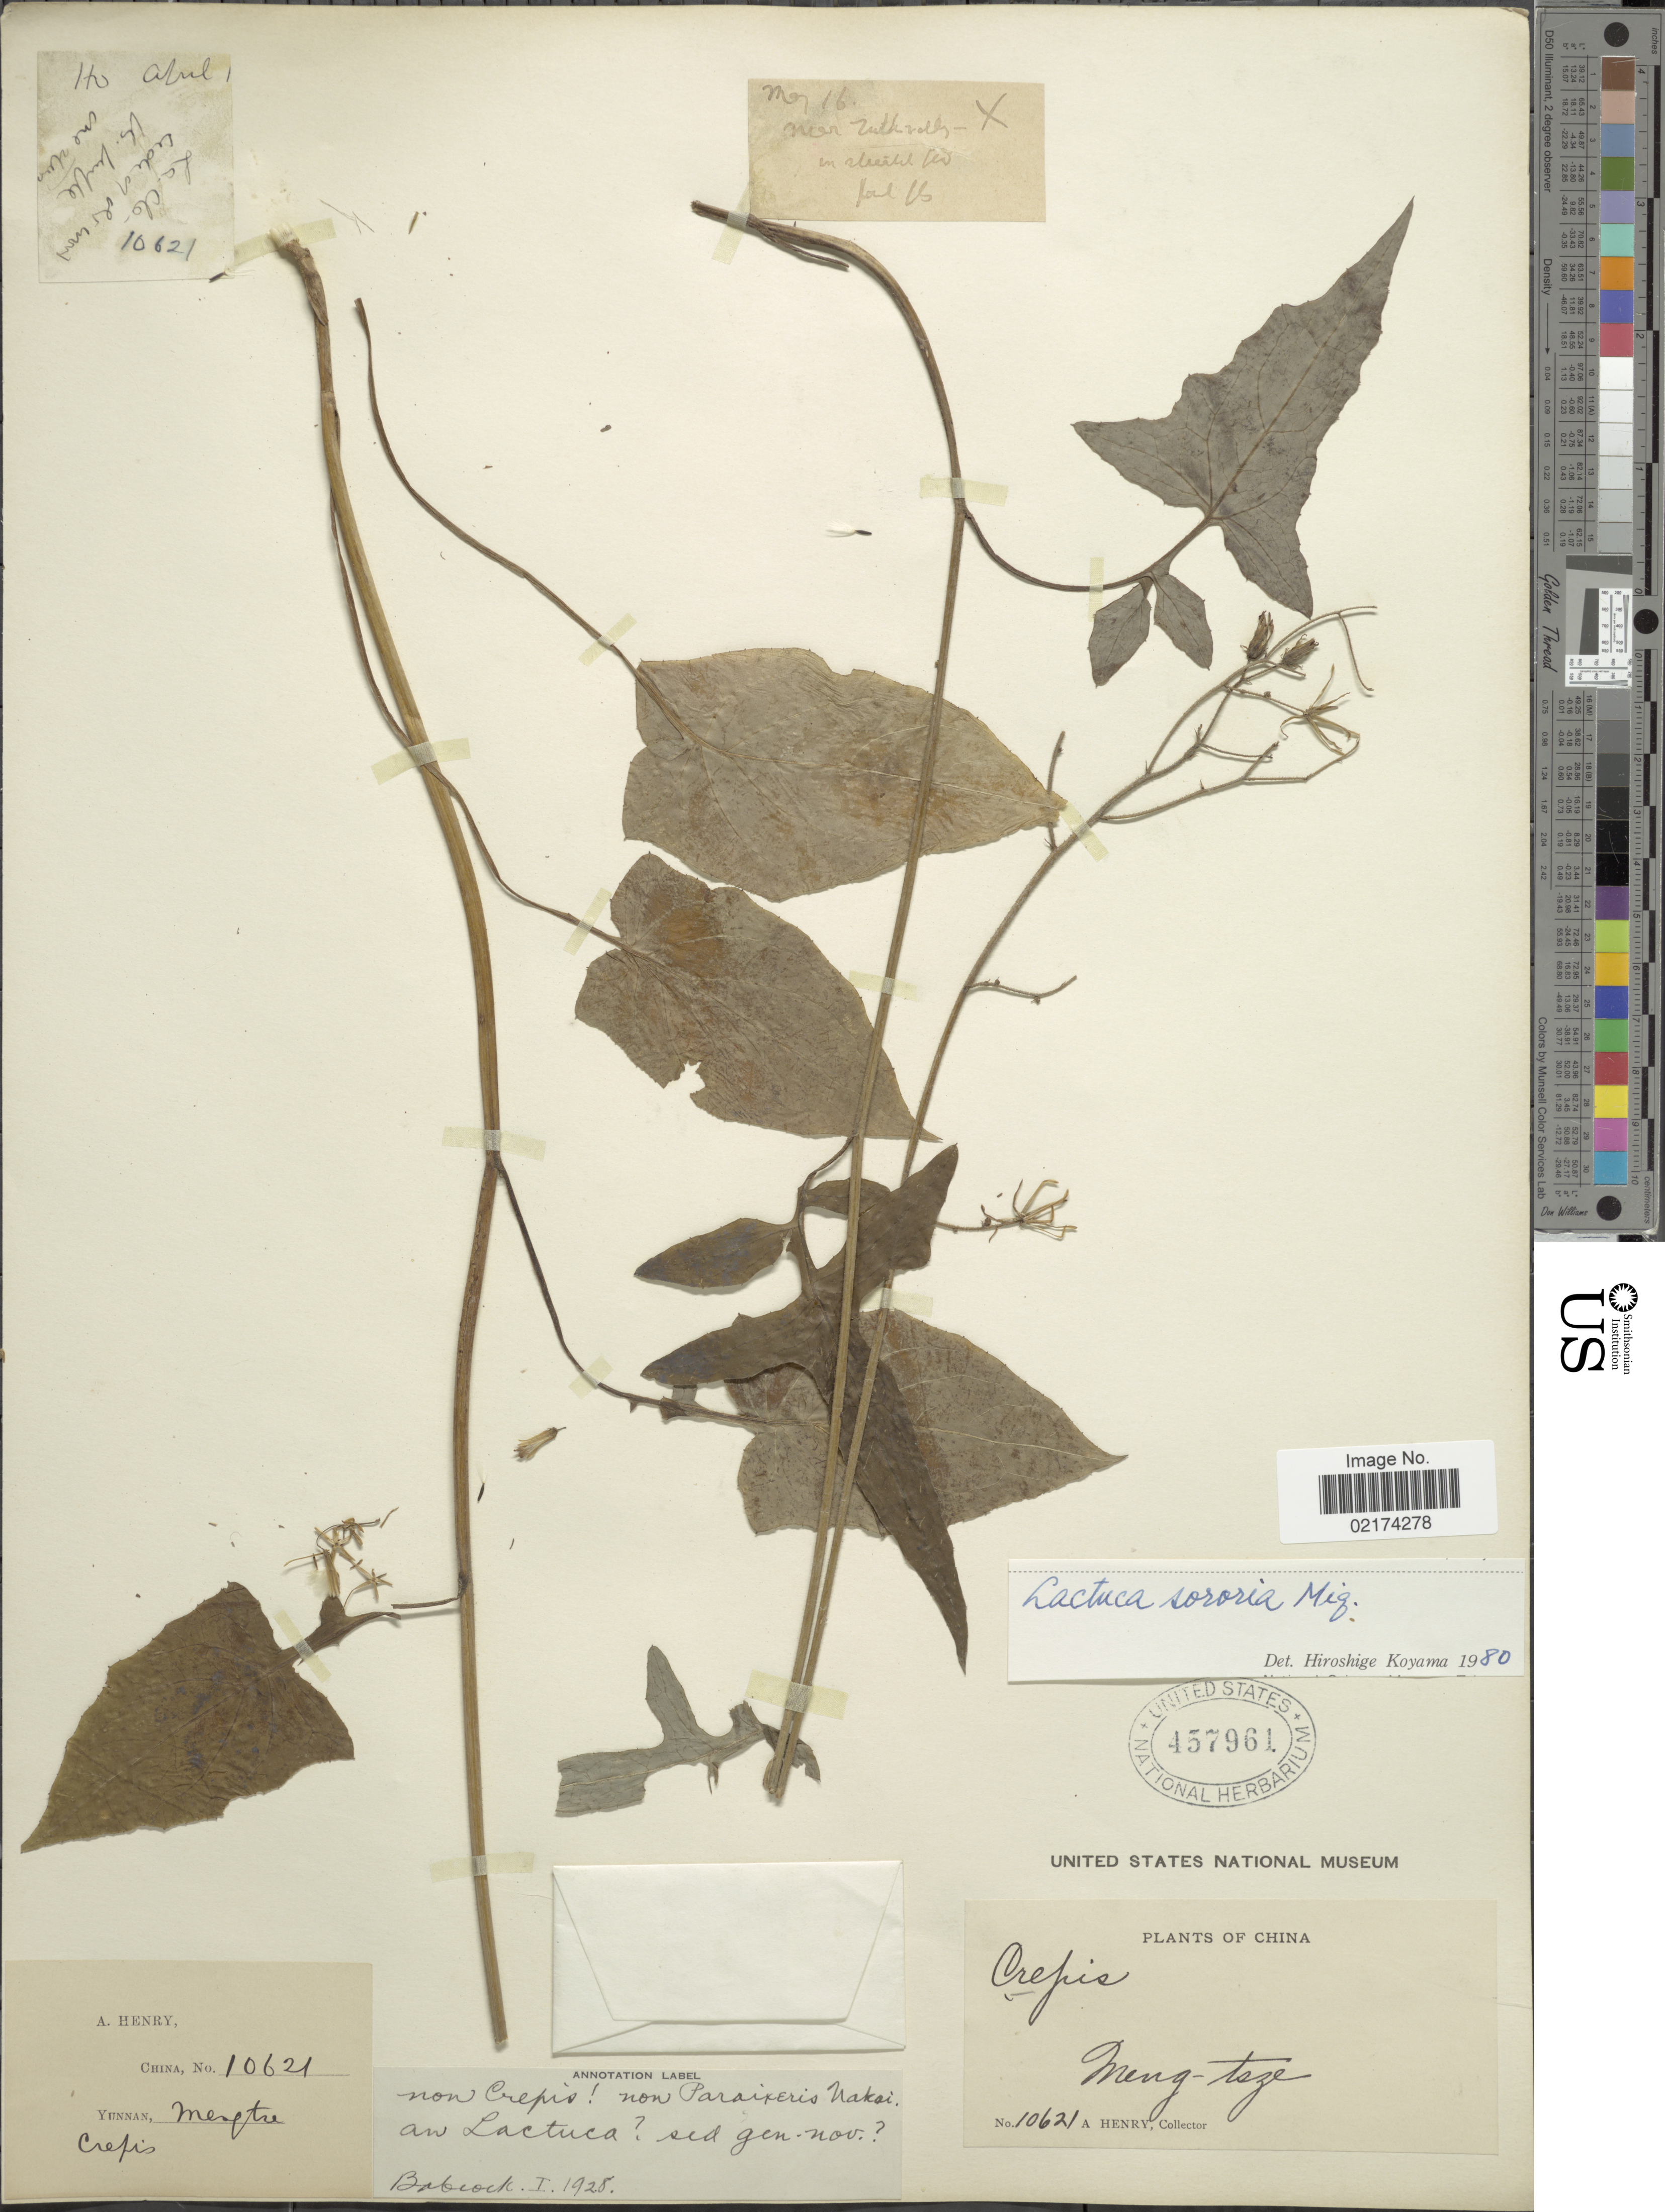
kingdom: Plantae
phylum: Tracheophyta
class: Magnoliopsida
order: Asterales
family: Asteraceae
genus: Paraprenanthes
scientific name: Paraprenanthes sororia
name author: (Miq.) C. Shih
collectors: A. Henry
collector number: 10621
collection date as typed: Transcribed d/m/y: /5/16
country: China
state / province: Yunnan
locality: Mengtze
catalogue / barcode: US 457961